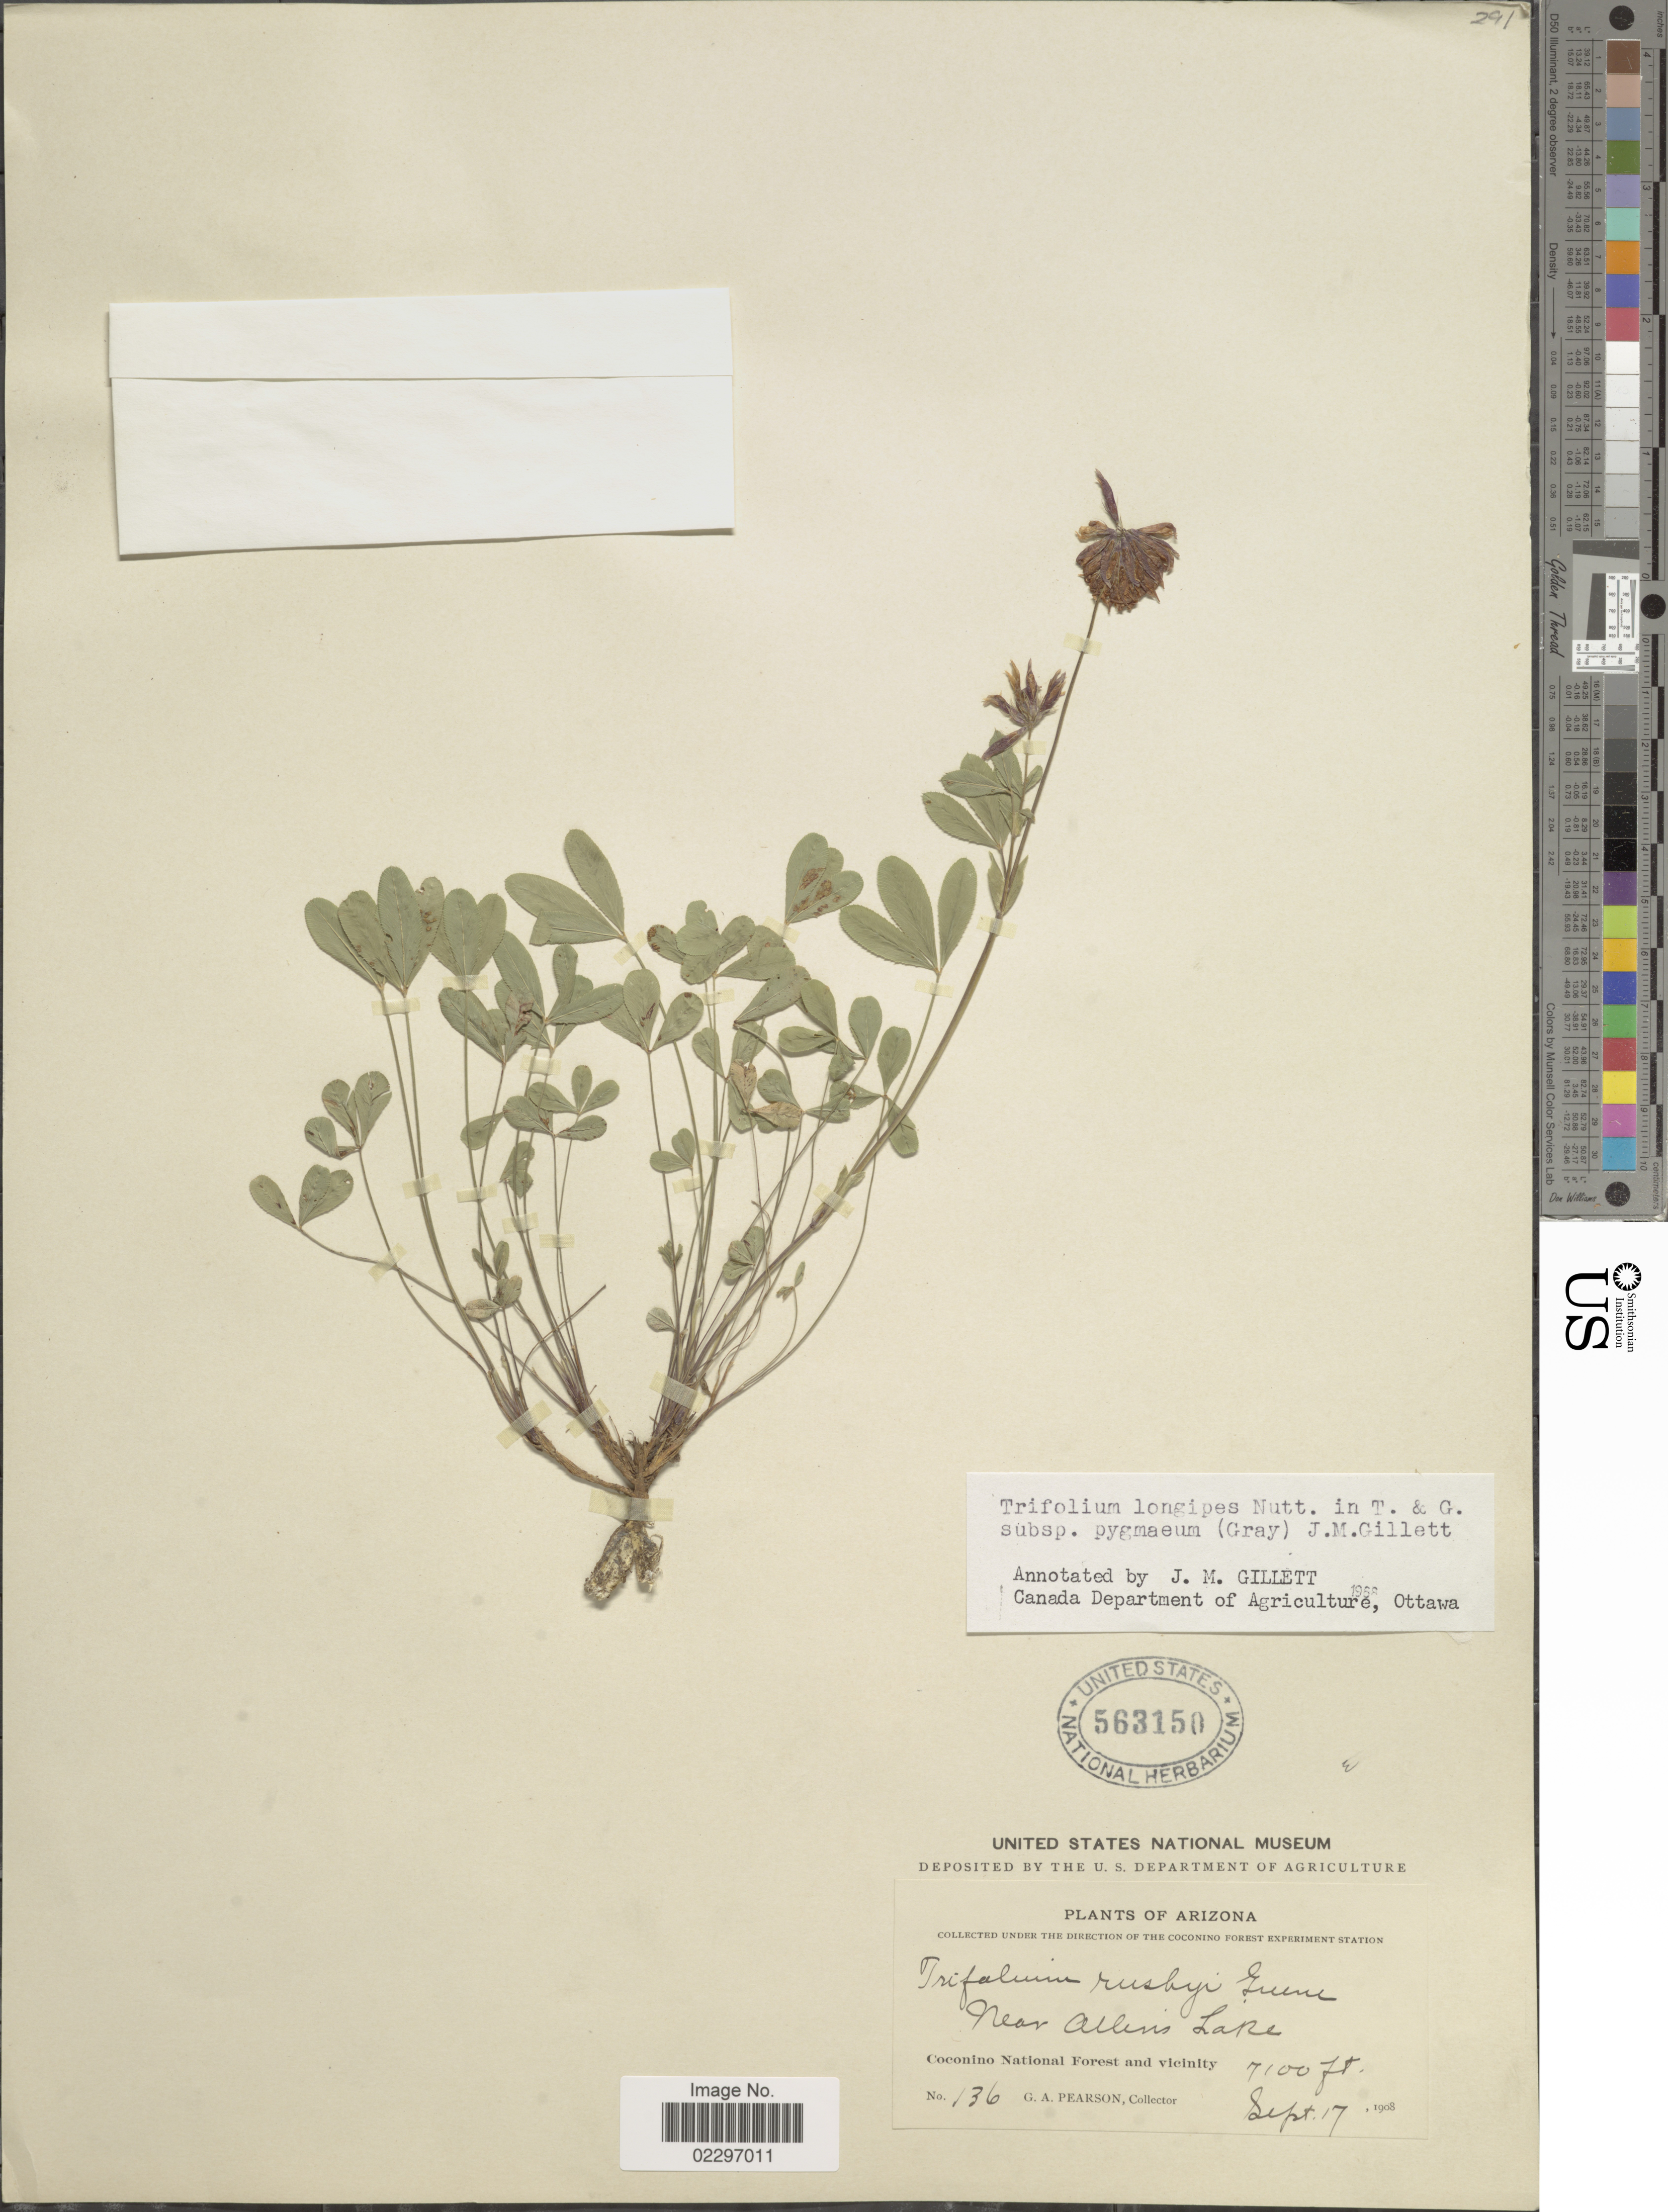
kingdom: Plantae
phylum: Tracheophyta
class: Magnoliopsida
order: Fabales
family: Fabaceae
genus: Trifolium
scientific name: Trifolium longipes var. pygmaeum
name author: A. Gray in Ives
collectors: G. Pearson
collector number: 136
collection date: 1908-09-17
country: United States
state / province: Arizona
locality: Near Allens Lake, Coconino National Forest and vicinity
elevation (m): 2164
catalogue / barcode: US 563150